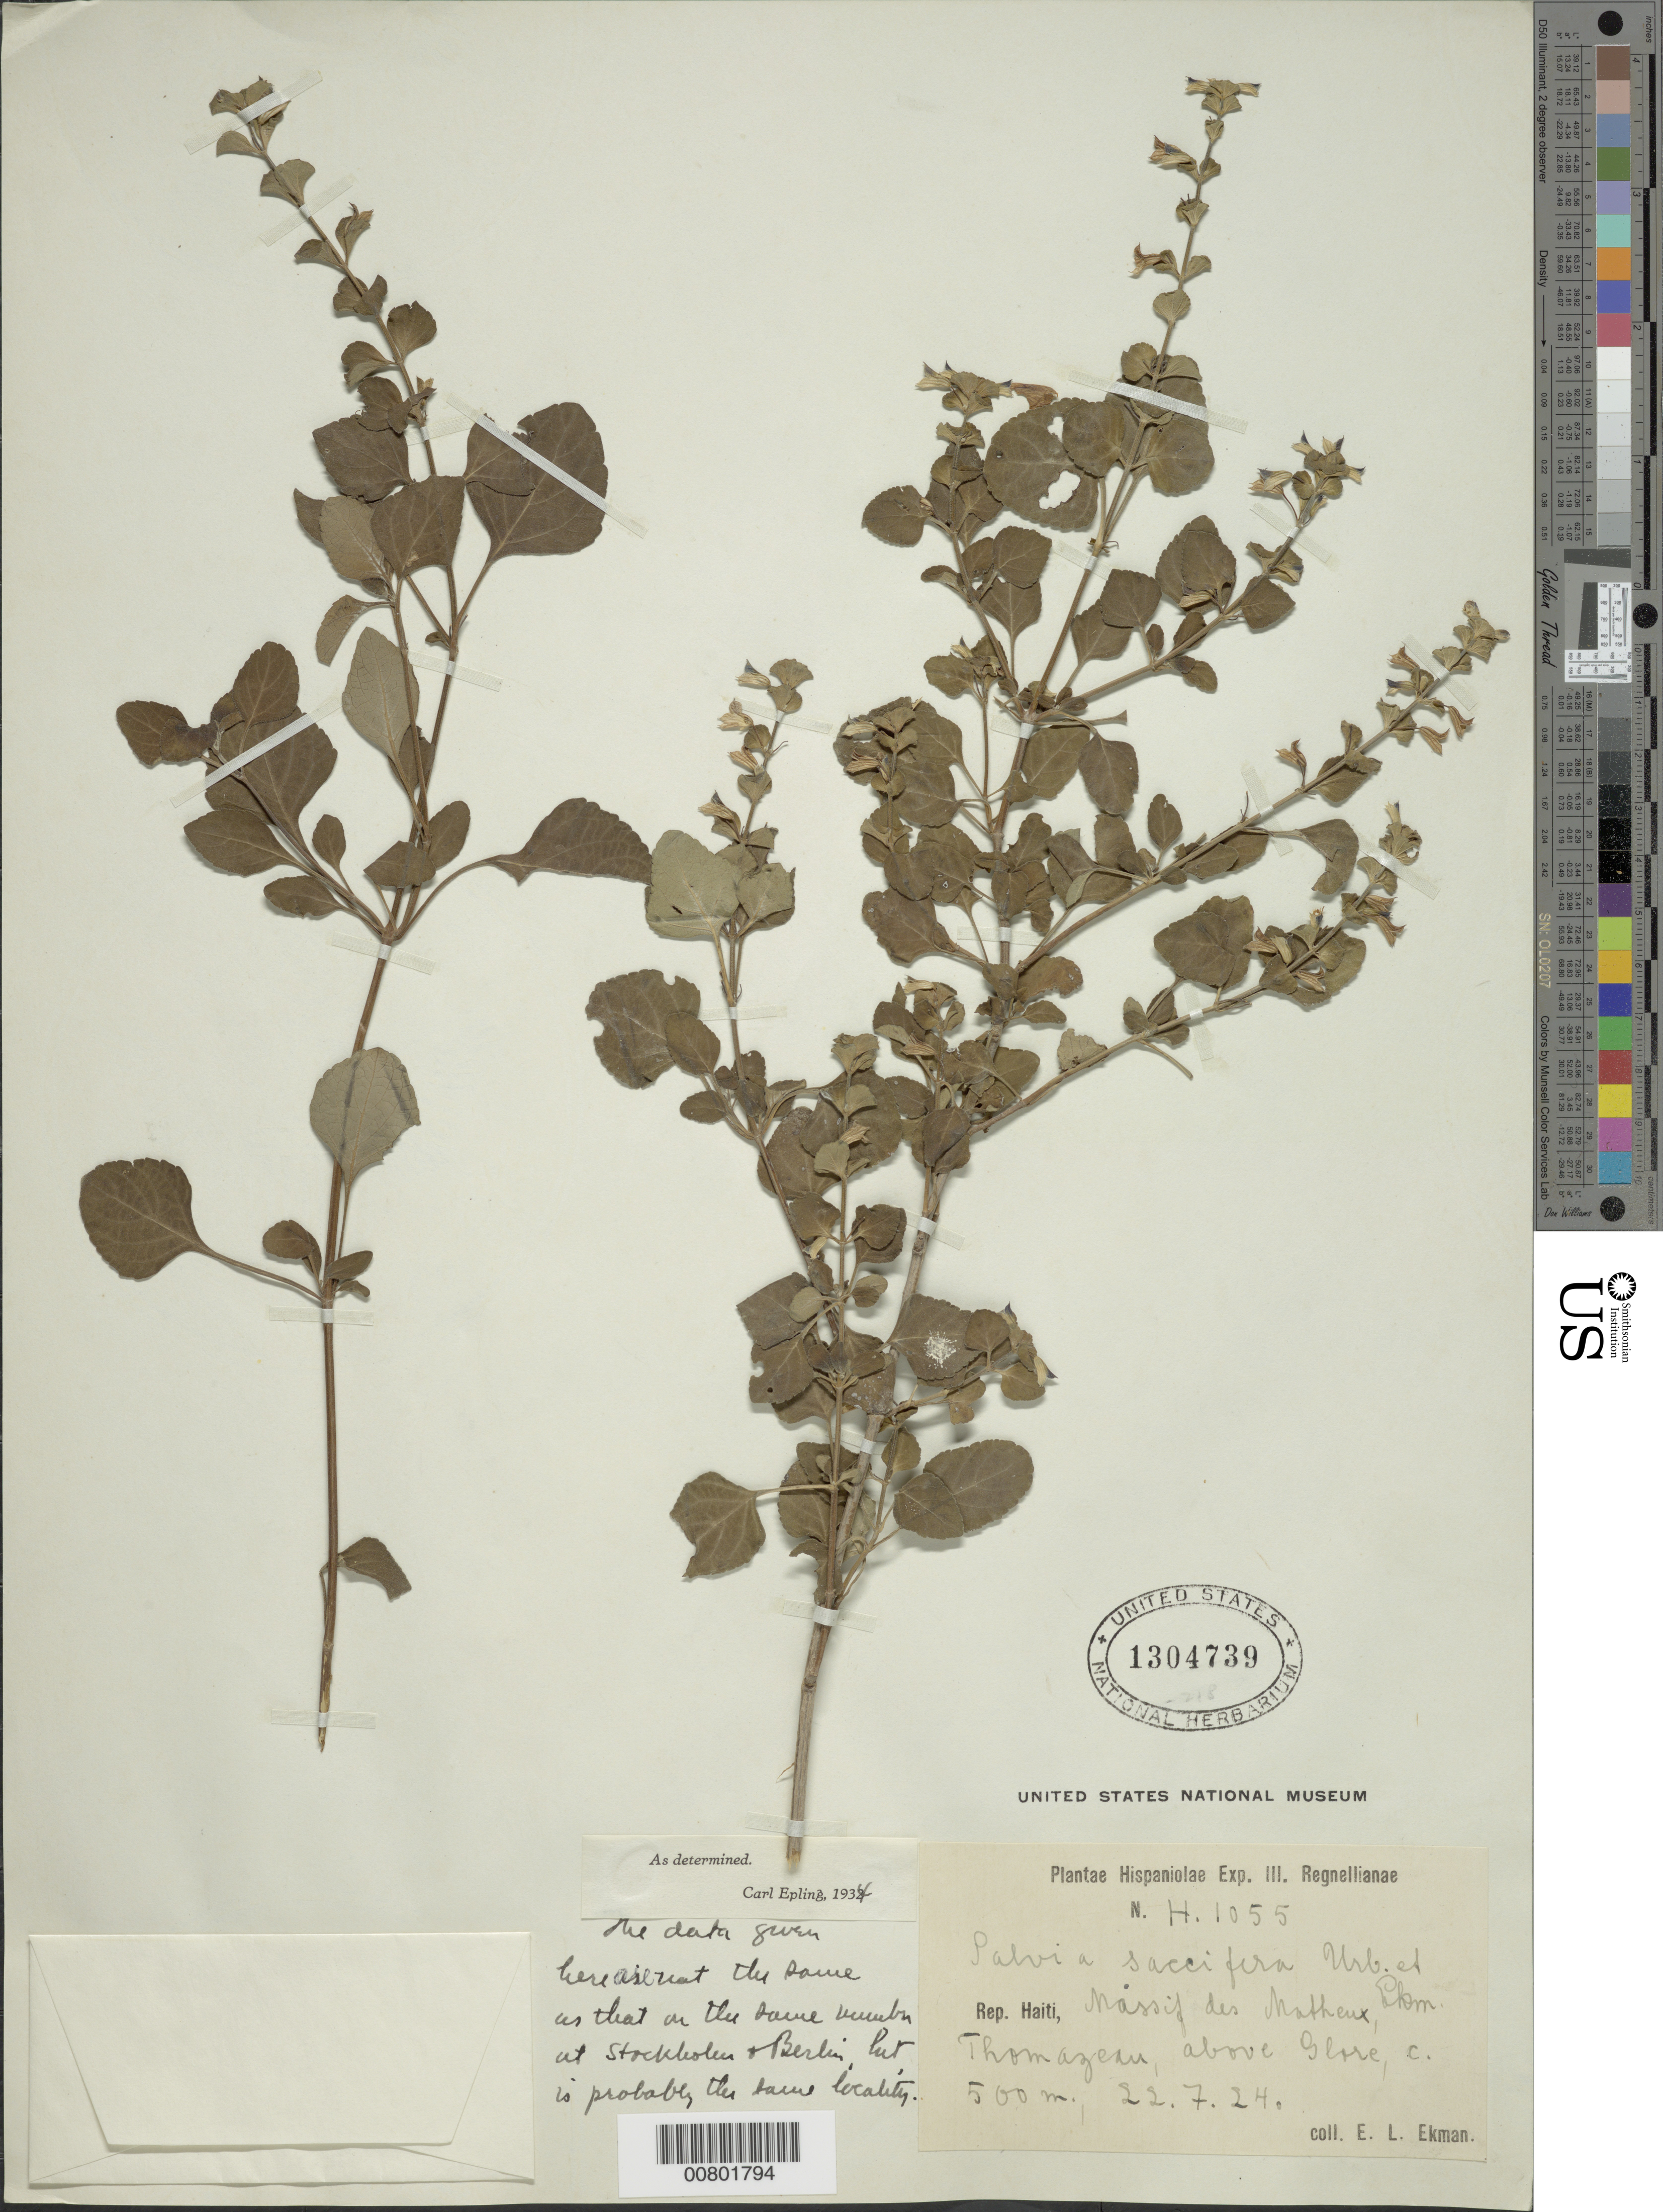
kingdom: Plantae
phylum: Tracheophyta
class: Magnoliopsida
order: Lamiales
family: Lamiaceae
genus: Salvia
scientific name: Salvia saccifera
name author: Urb. & Ekman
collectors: E. L. Ekman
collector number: H 1055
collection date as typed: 22 Jul 1924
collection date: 1924-07-22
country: Haiti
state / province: Ouest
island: Hispaniola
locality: Massif des Matheux, Thomazeau, above Glore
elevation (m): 500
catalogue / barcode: US 1304739